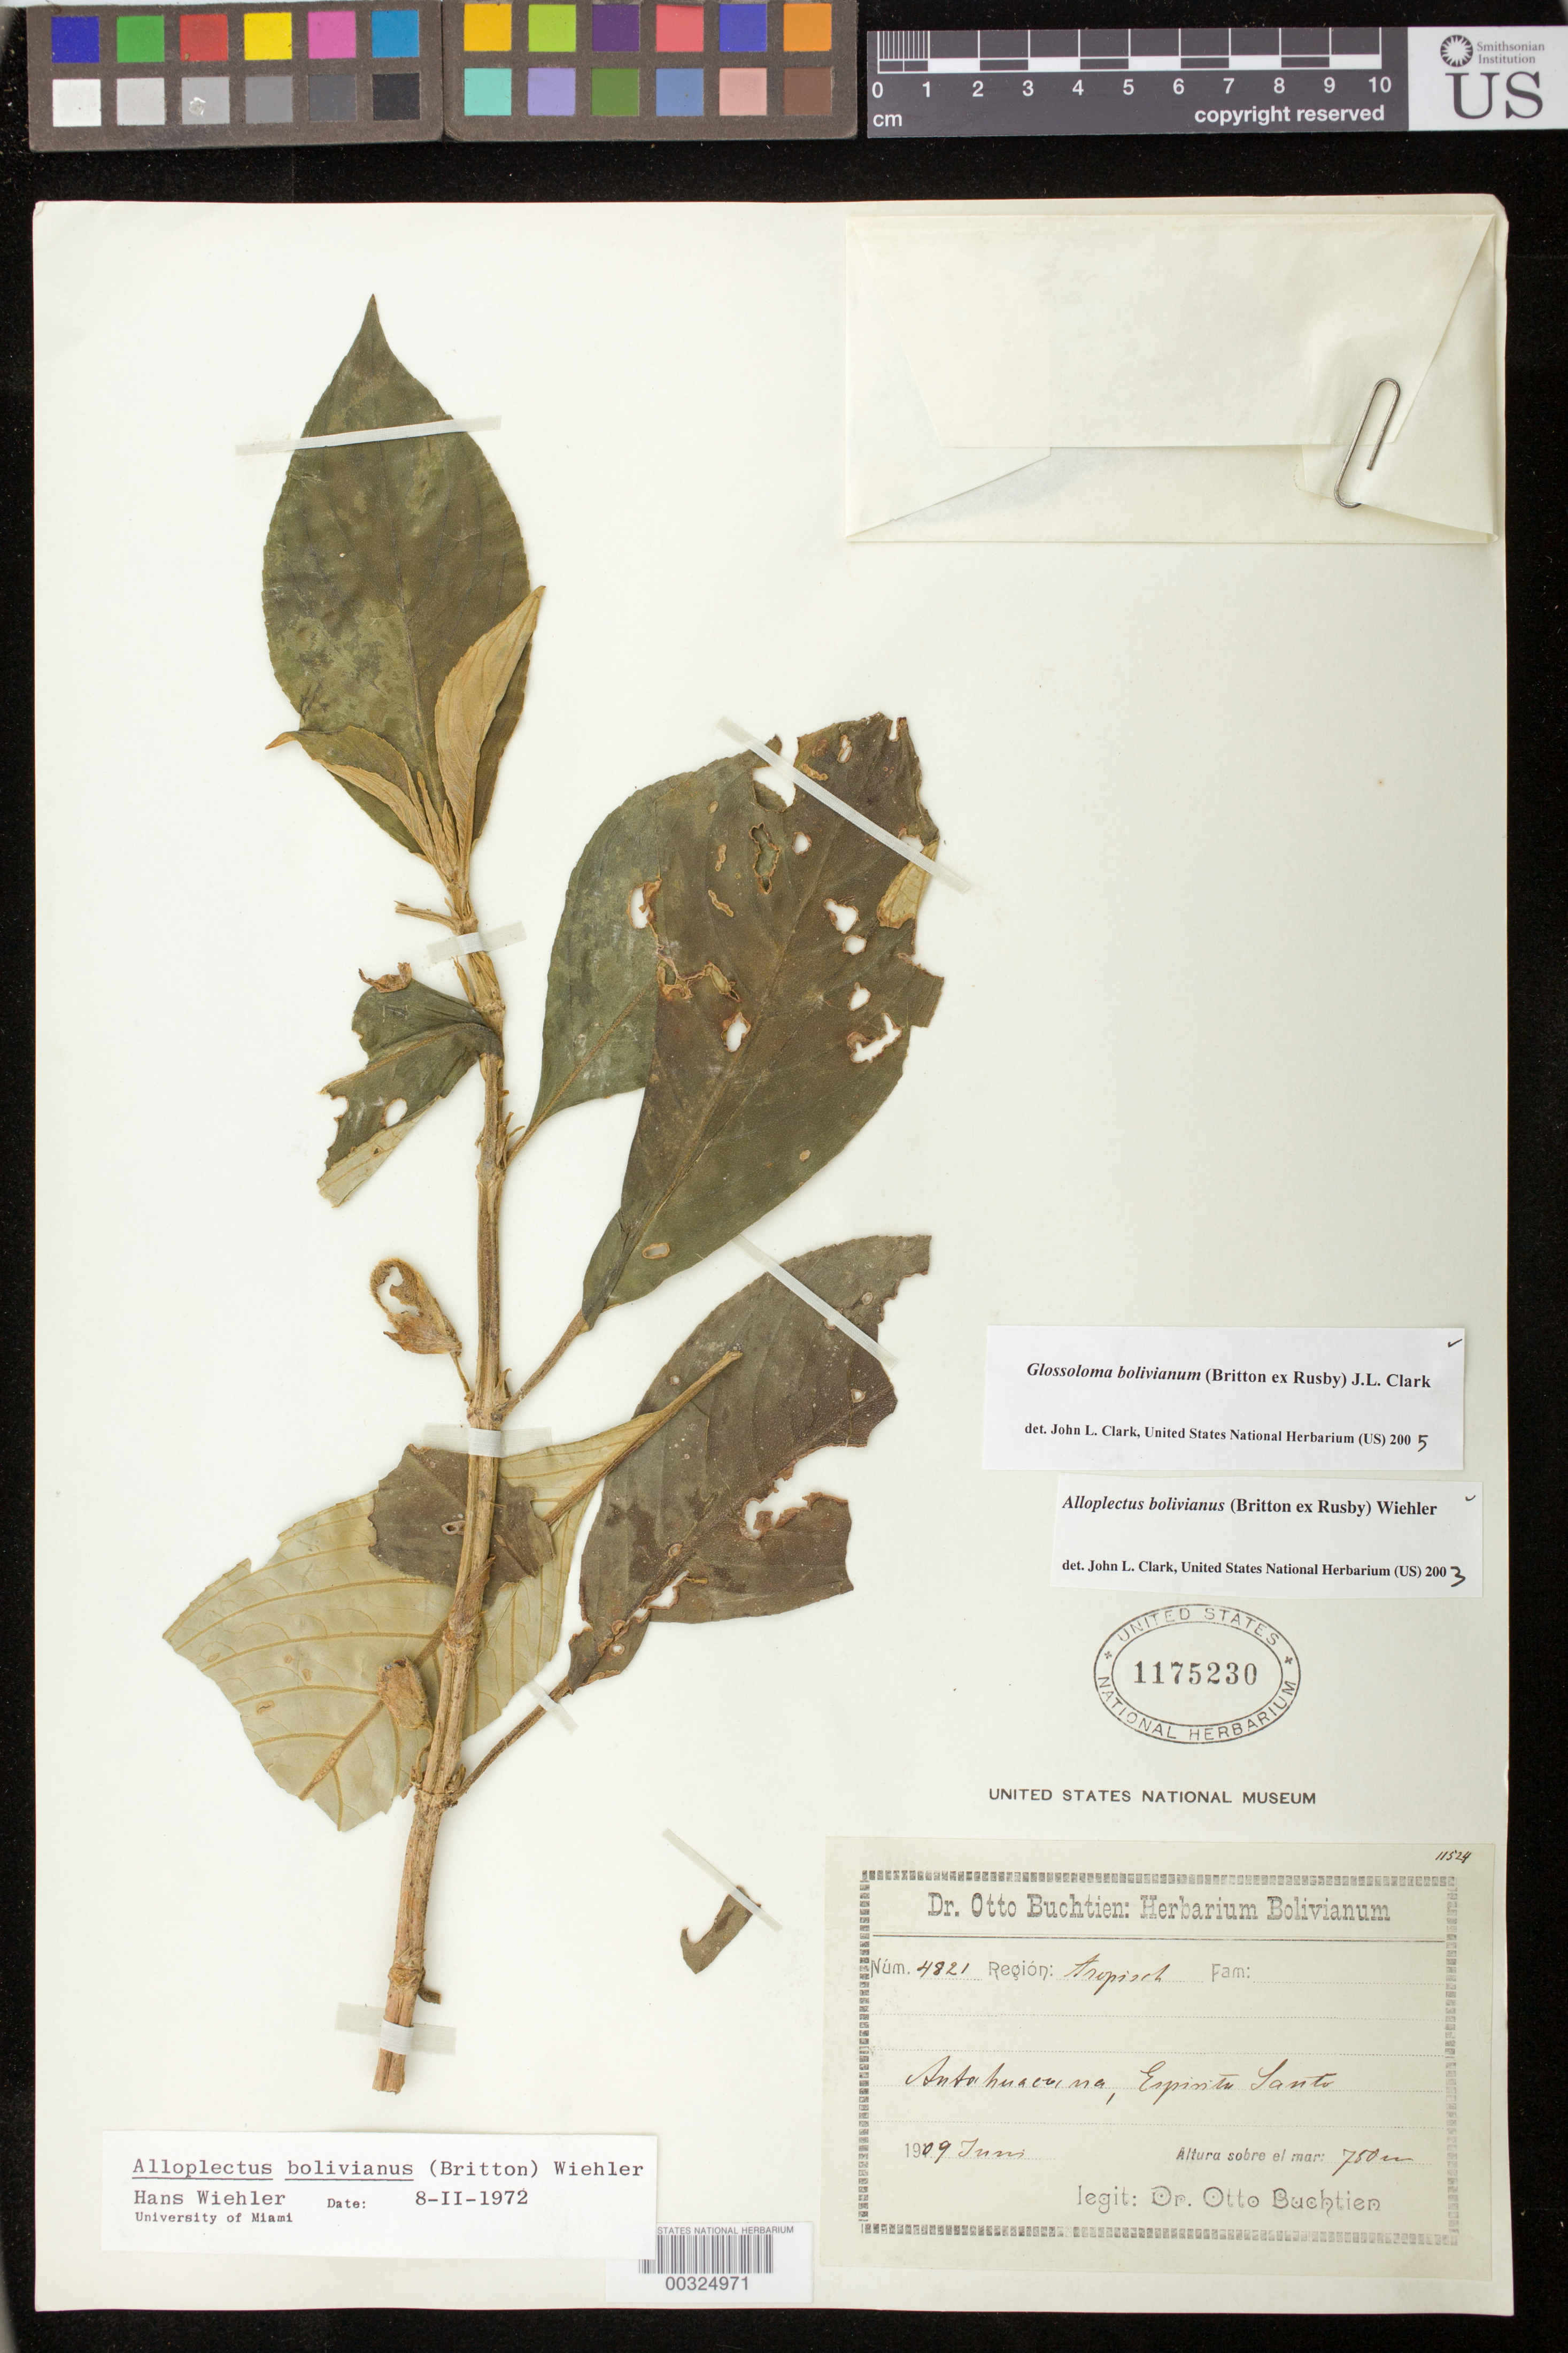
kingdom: Plantae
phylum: Tracheophyta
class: Magnoliopsida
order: Lamiales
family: Gesneriaceae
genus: Glossoloma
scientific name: Glossoloma bolivianum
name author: (Britton ex Rusby) J.L. Clark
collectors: O. Buchtien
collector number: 4821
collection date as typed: Jun 1909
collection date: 1909-06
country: Bolivia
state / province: Cochabamba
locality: Antohuacuina, Espiritu Santo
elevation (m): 750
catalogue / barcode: US 1175230